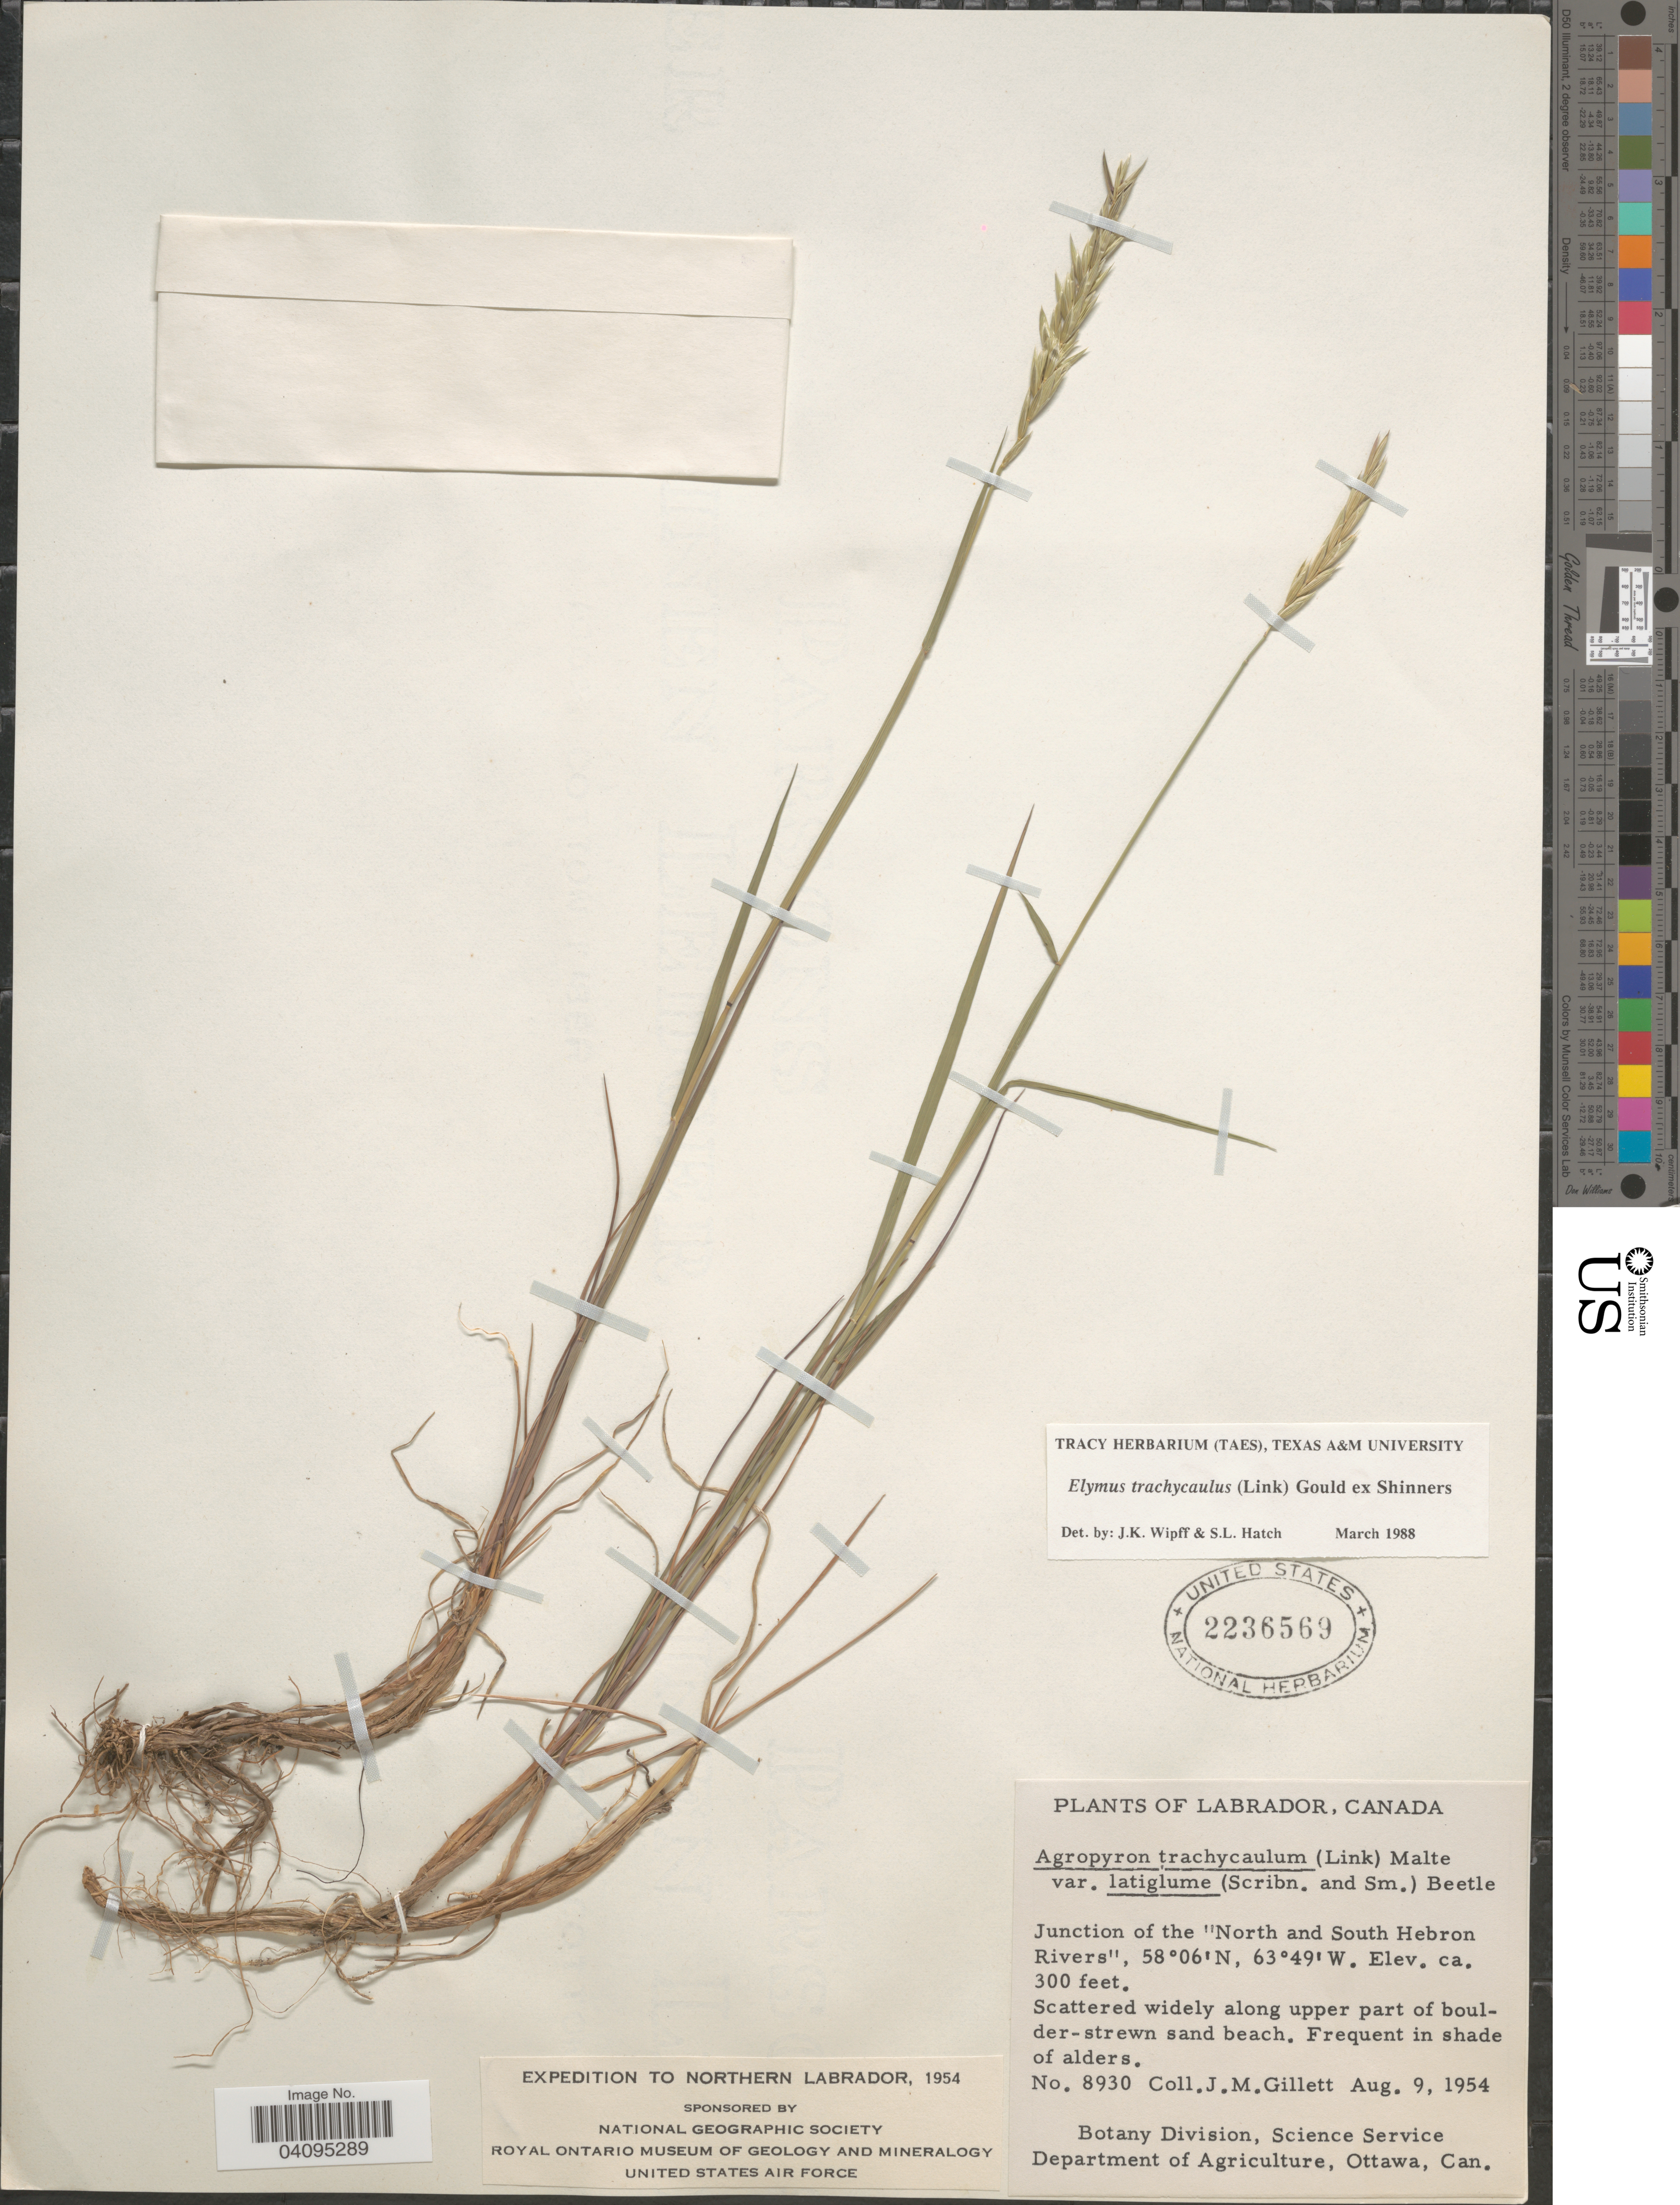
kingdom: Plantae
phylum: Tracheophyta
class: Liliopsida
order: Poales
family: Poaceae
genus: Elymus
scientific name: Elymus trachycaulus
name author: (Link) Gould ex Shinners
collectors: J. M. Gillett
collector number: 8930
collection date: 1954-08-09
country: Canada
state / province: Newfoundland and Labrador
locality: Labrador. Junction of the "North and South Hebron Rivers". Expedition to Northern Labrador, 1954.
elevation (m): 91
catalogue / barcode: US 2236569